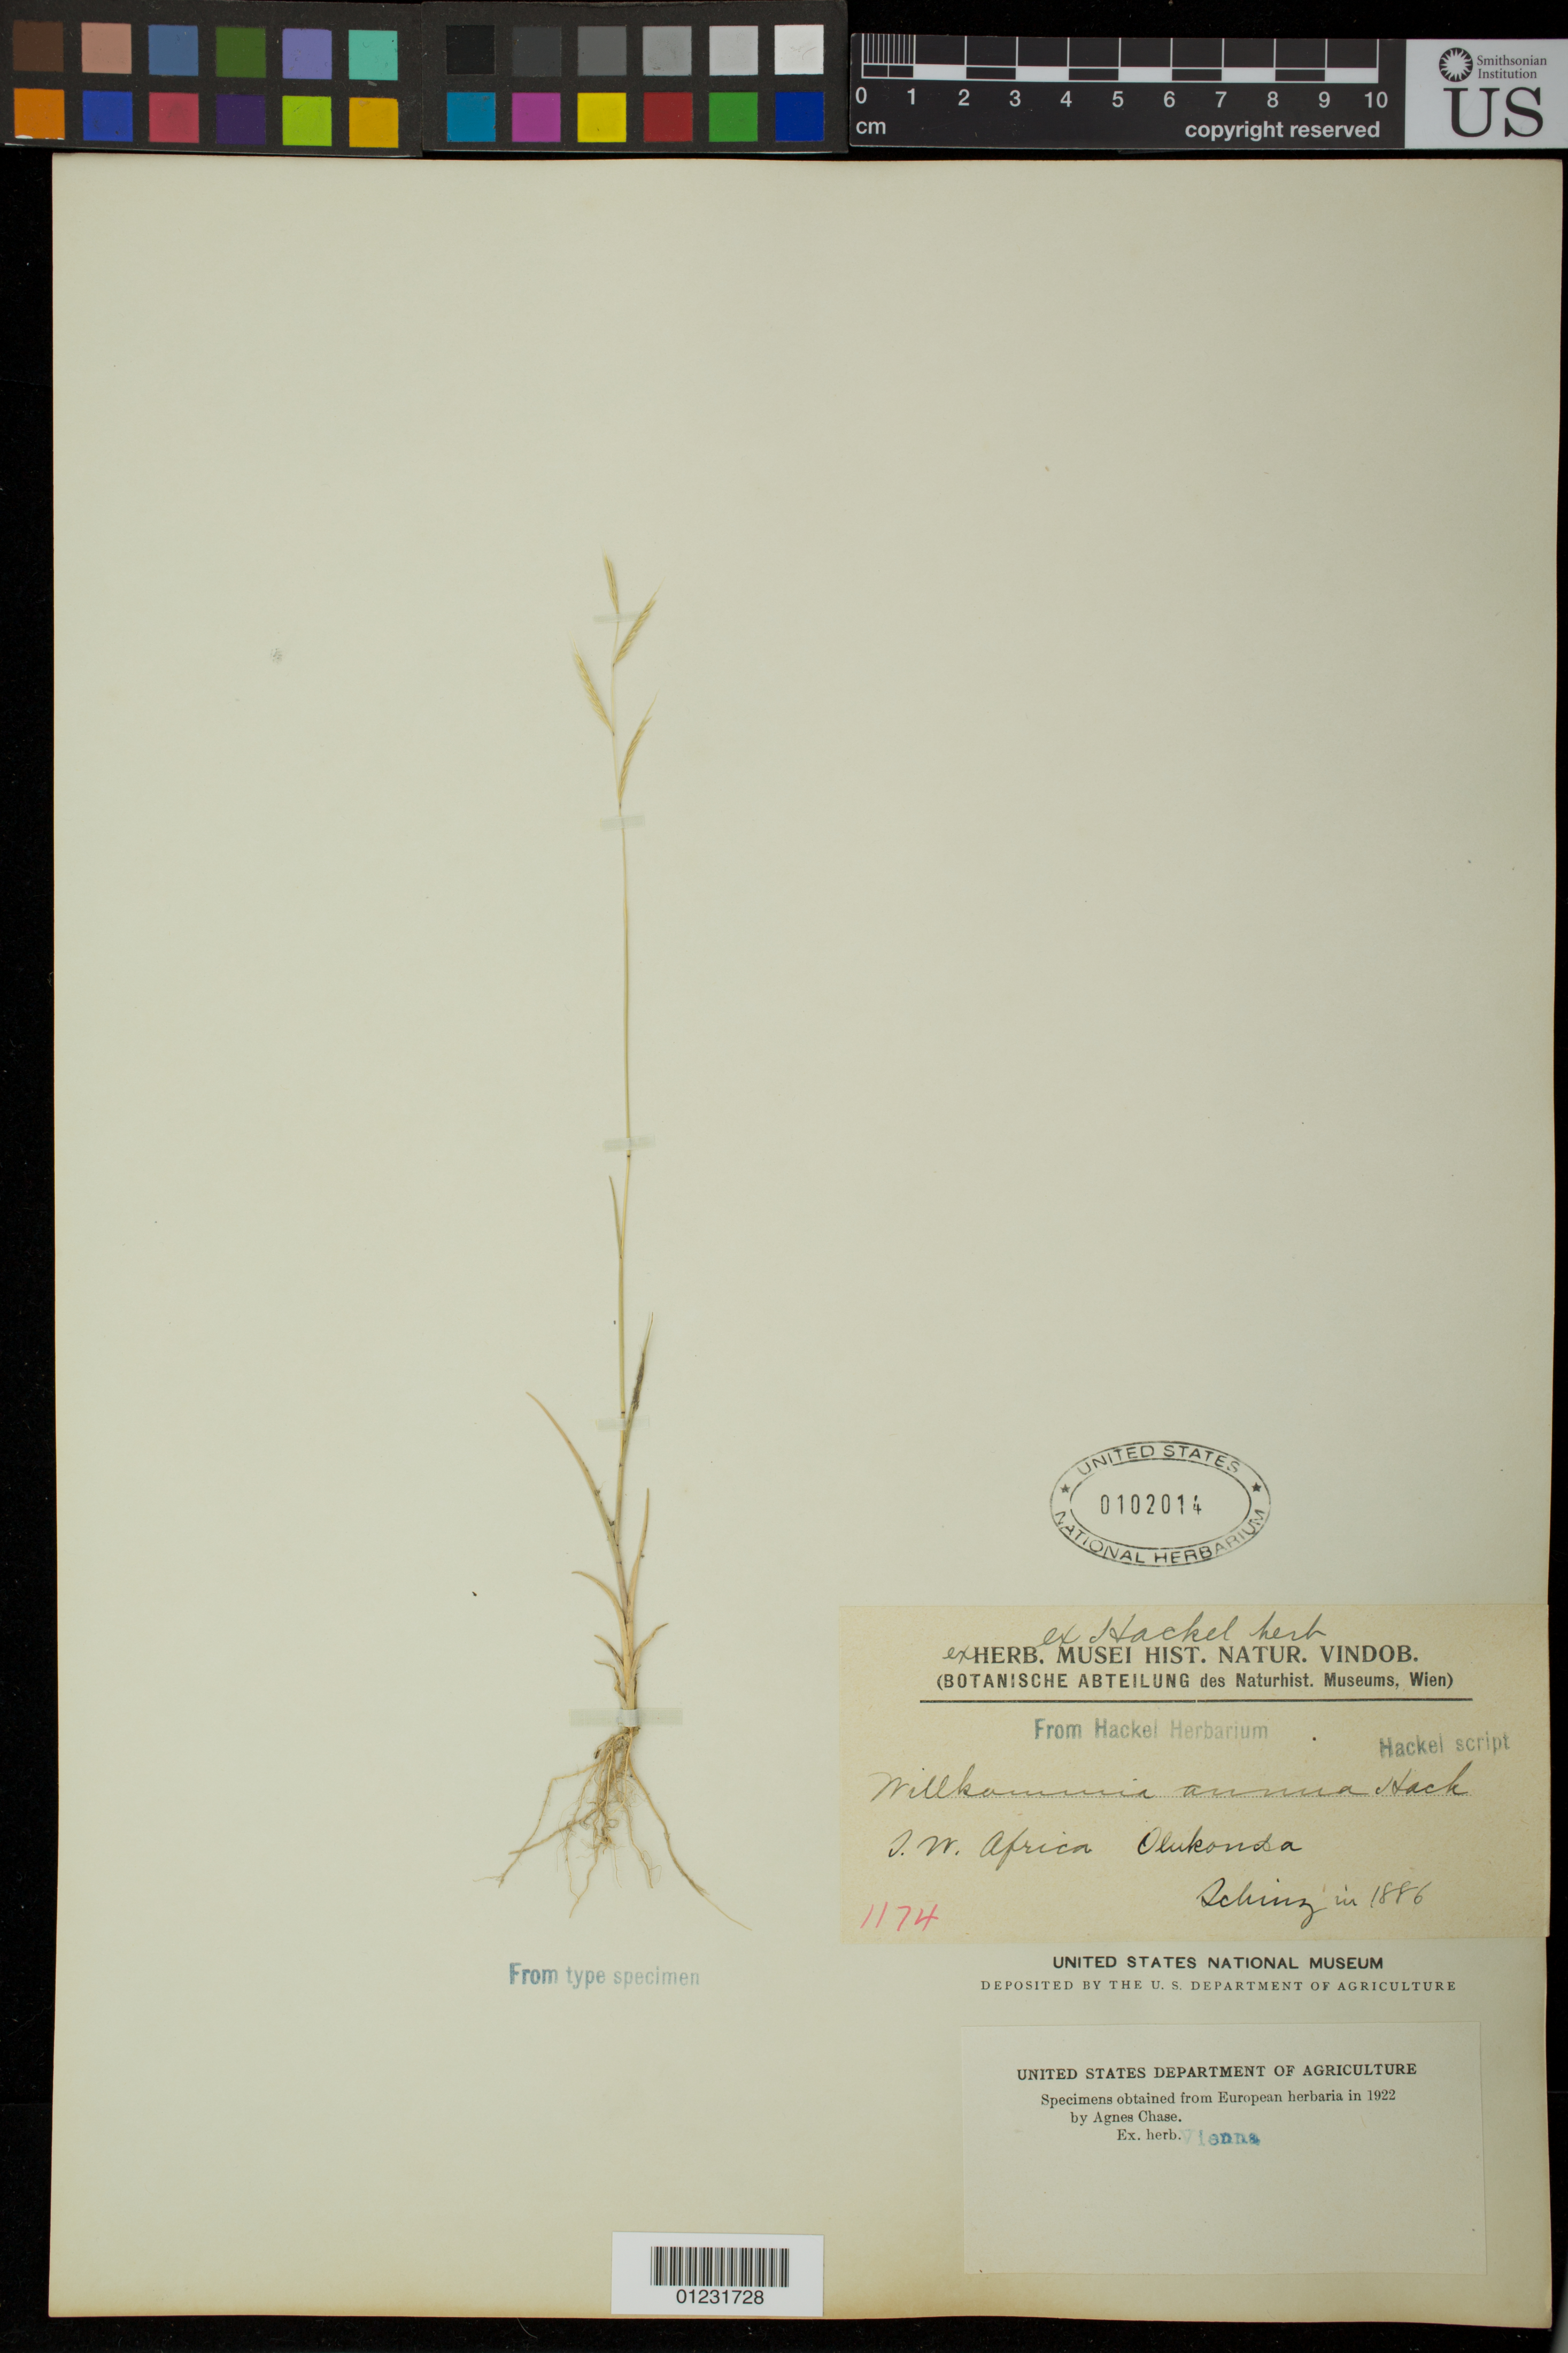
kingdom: Plantae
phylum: Tracheophyta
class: Liliopsida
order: Poales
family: Poaceae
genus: Willkommia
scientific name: Willkommia annua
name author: Hack.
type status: Type Collection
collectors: H. Schinz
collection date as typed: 1886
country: Namibia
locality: S.W.Africa, Olukonda.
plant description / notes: Fragmentary material of type specimen ex herb. Vienna.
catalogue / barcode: US 102014